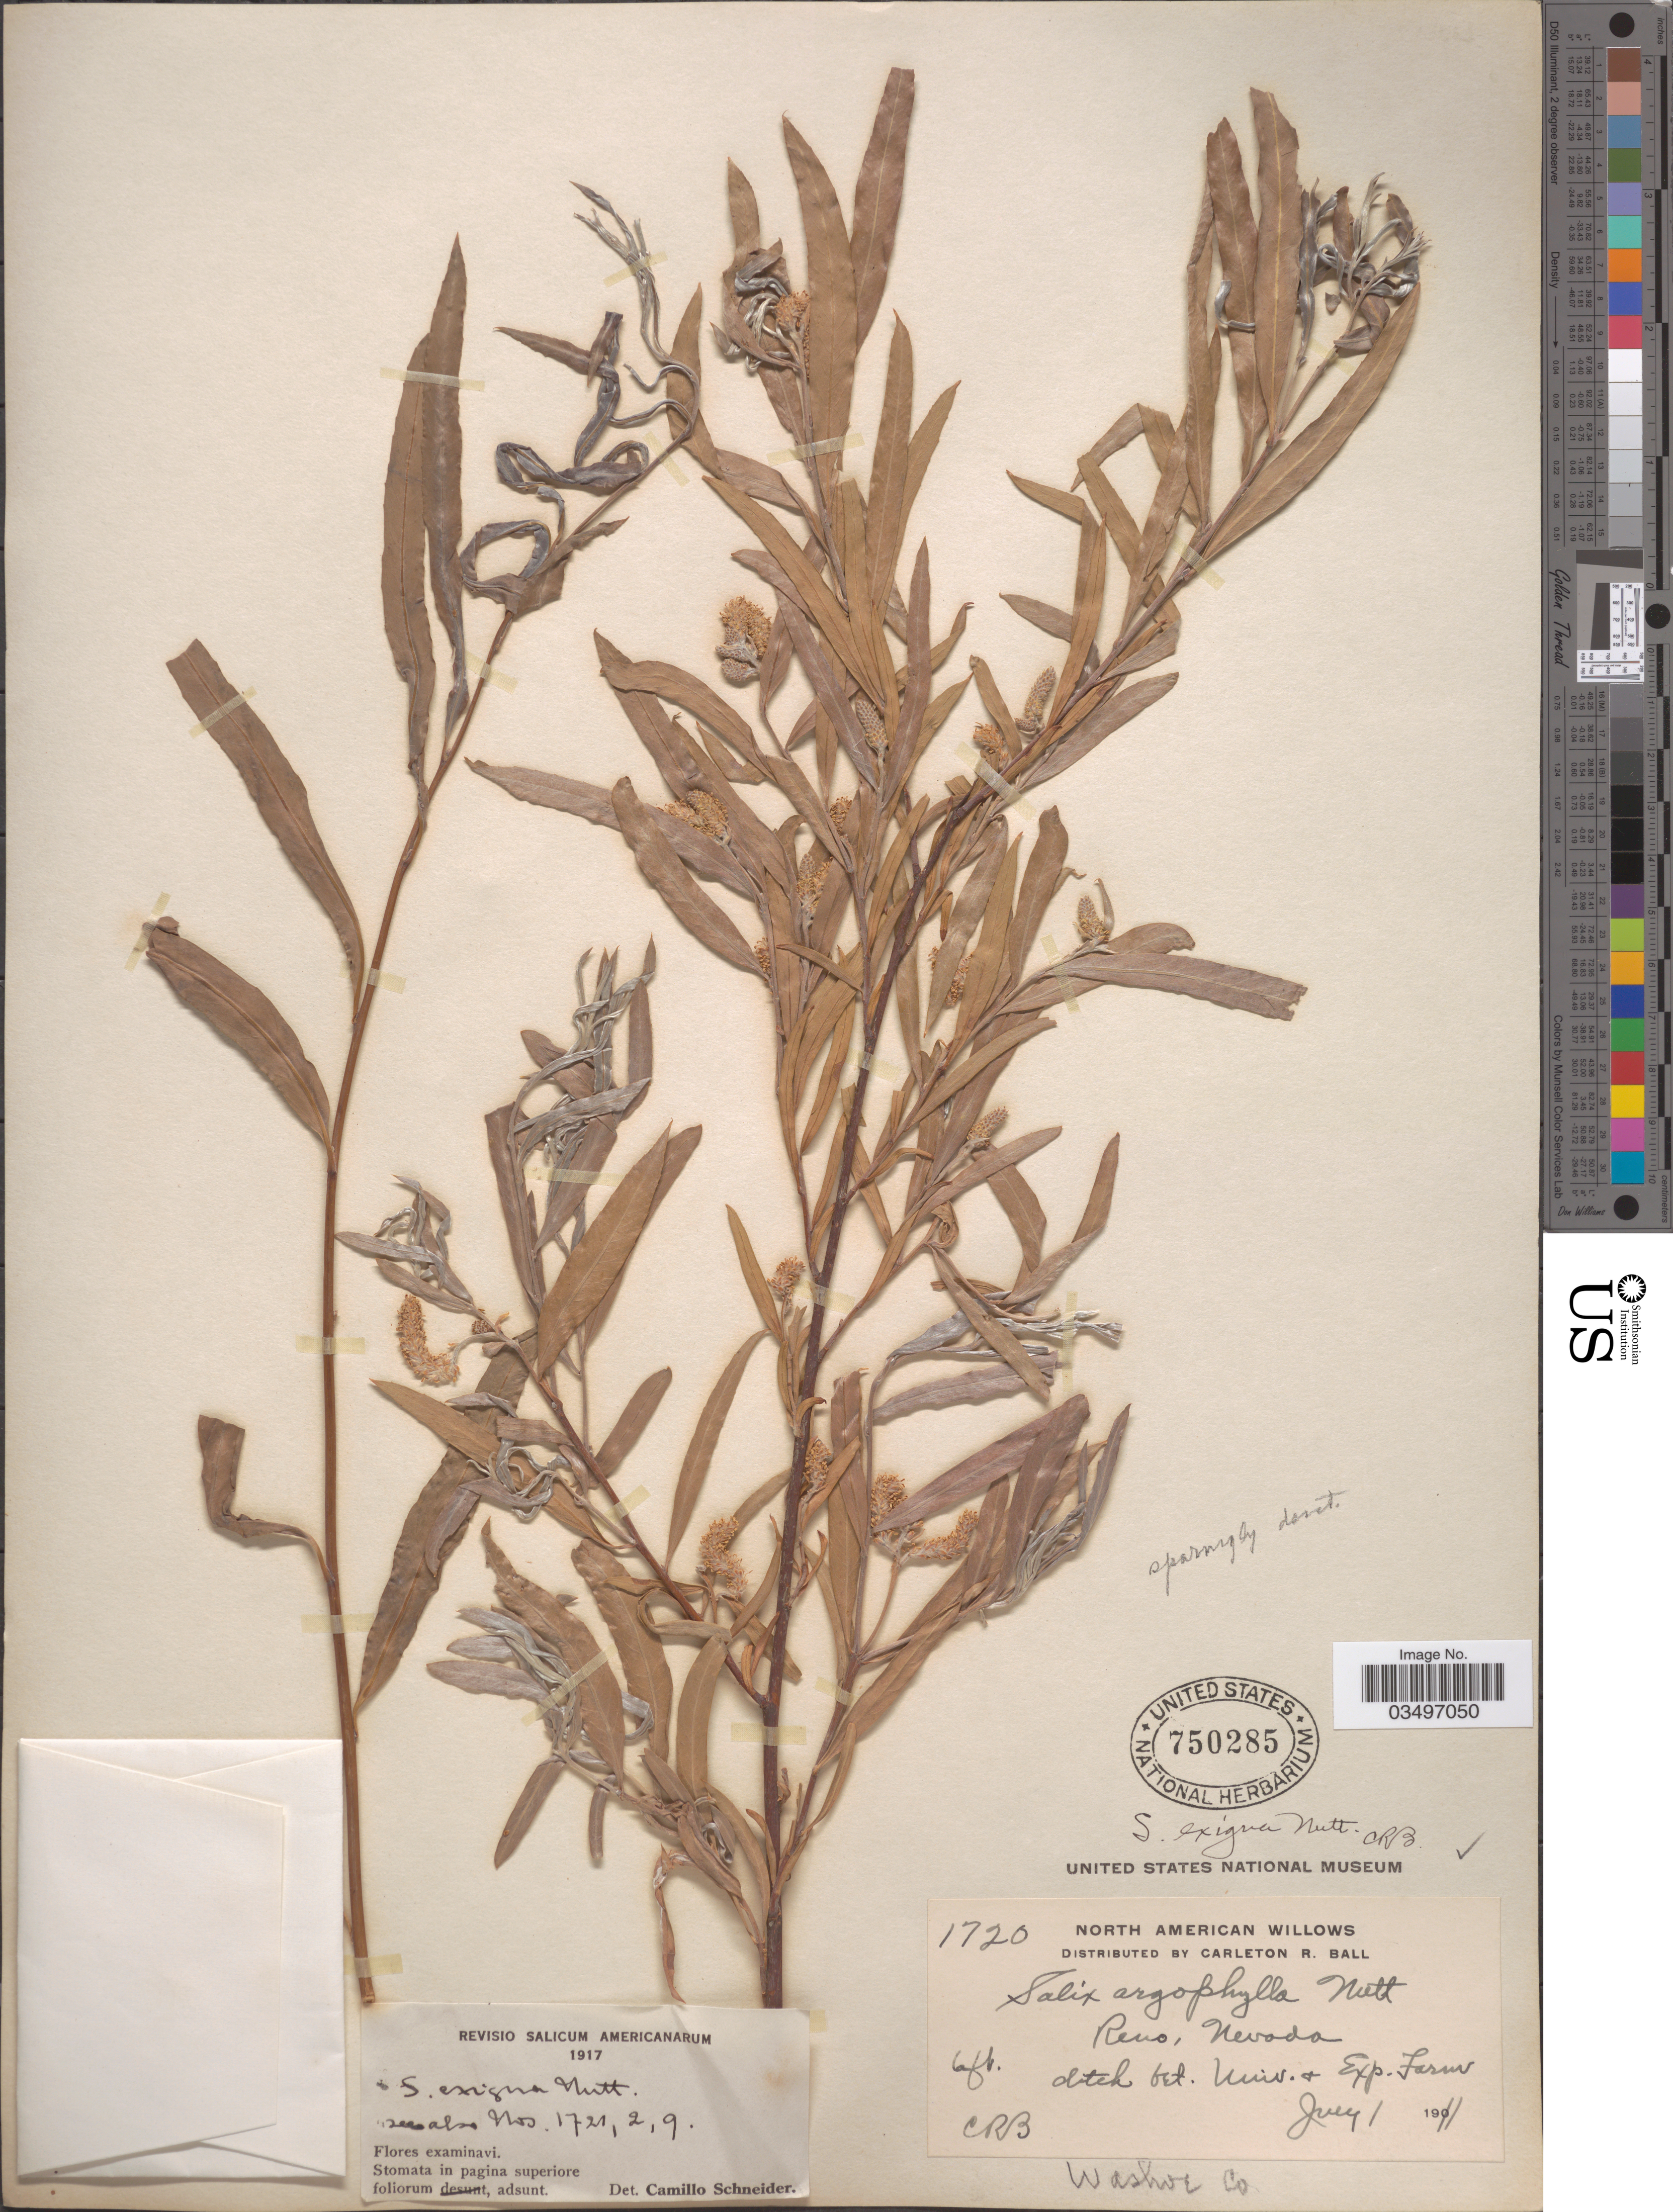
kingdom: Plantae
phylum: Tracheophyta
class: Magnoliopsida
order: Malpighiales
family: Salicaceae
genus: Salix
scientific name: Salix exigua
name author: Nutt.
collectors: C. R. Ball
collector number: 1720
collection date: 1911-07-01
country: United States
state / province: Nevada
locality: Reno, ditch bet. Univ. & Exp. Farm. Washoe Co.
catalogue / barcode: US 750285